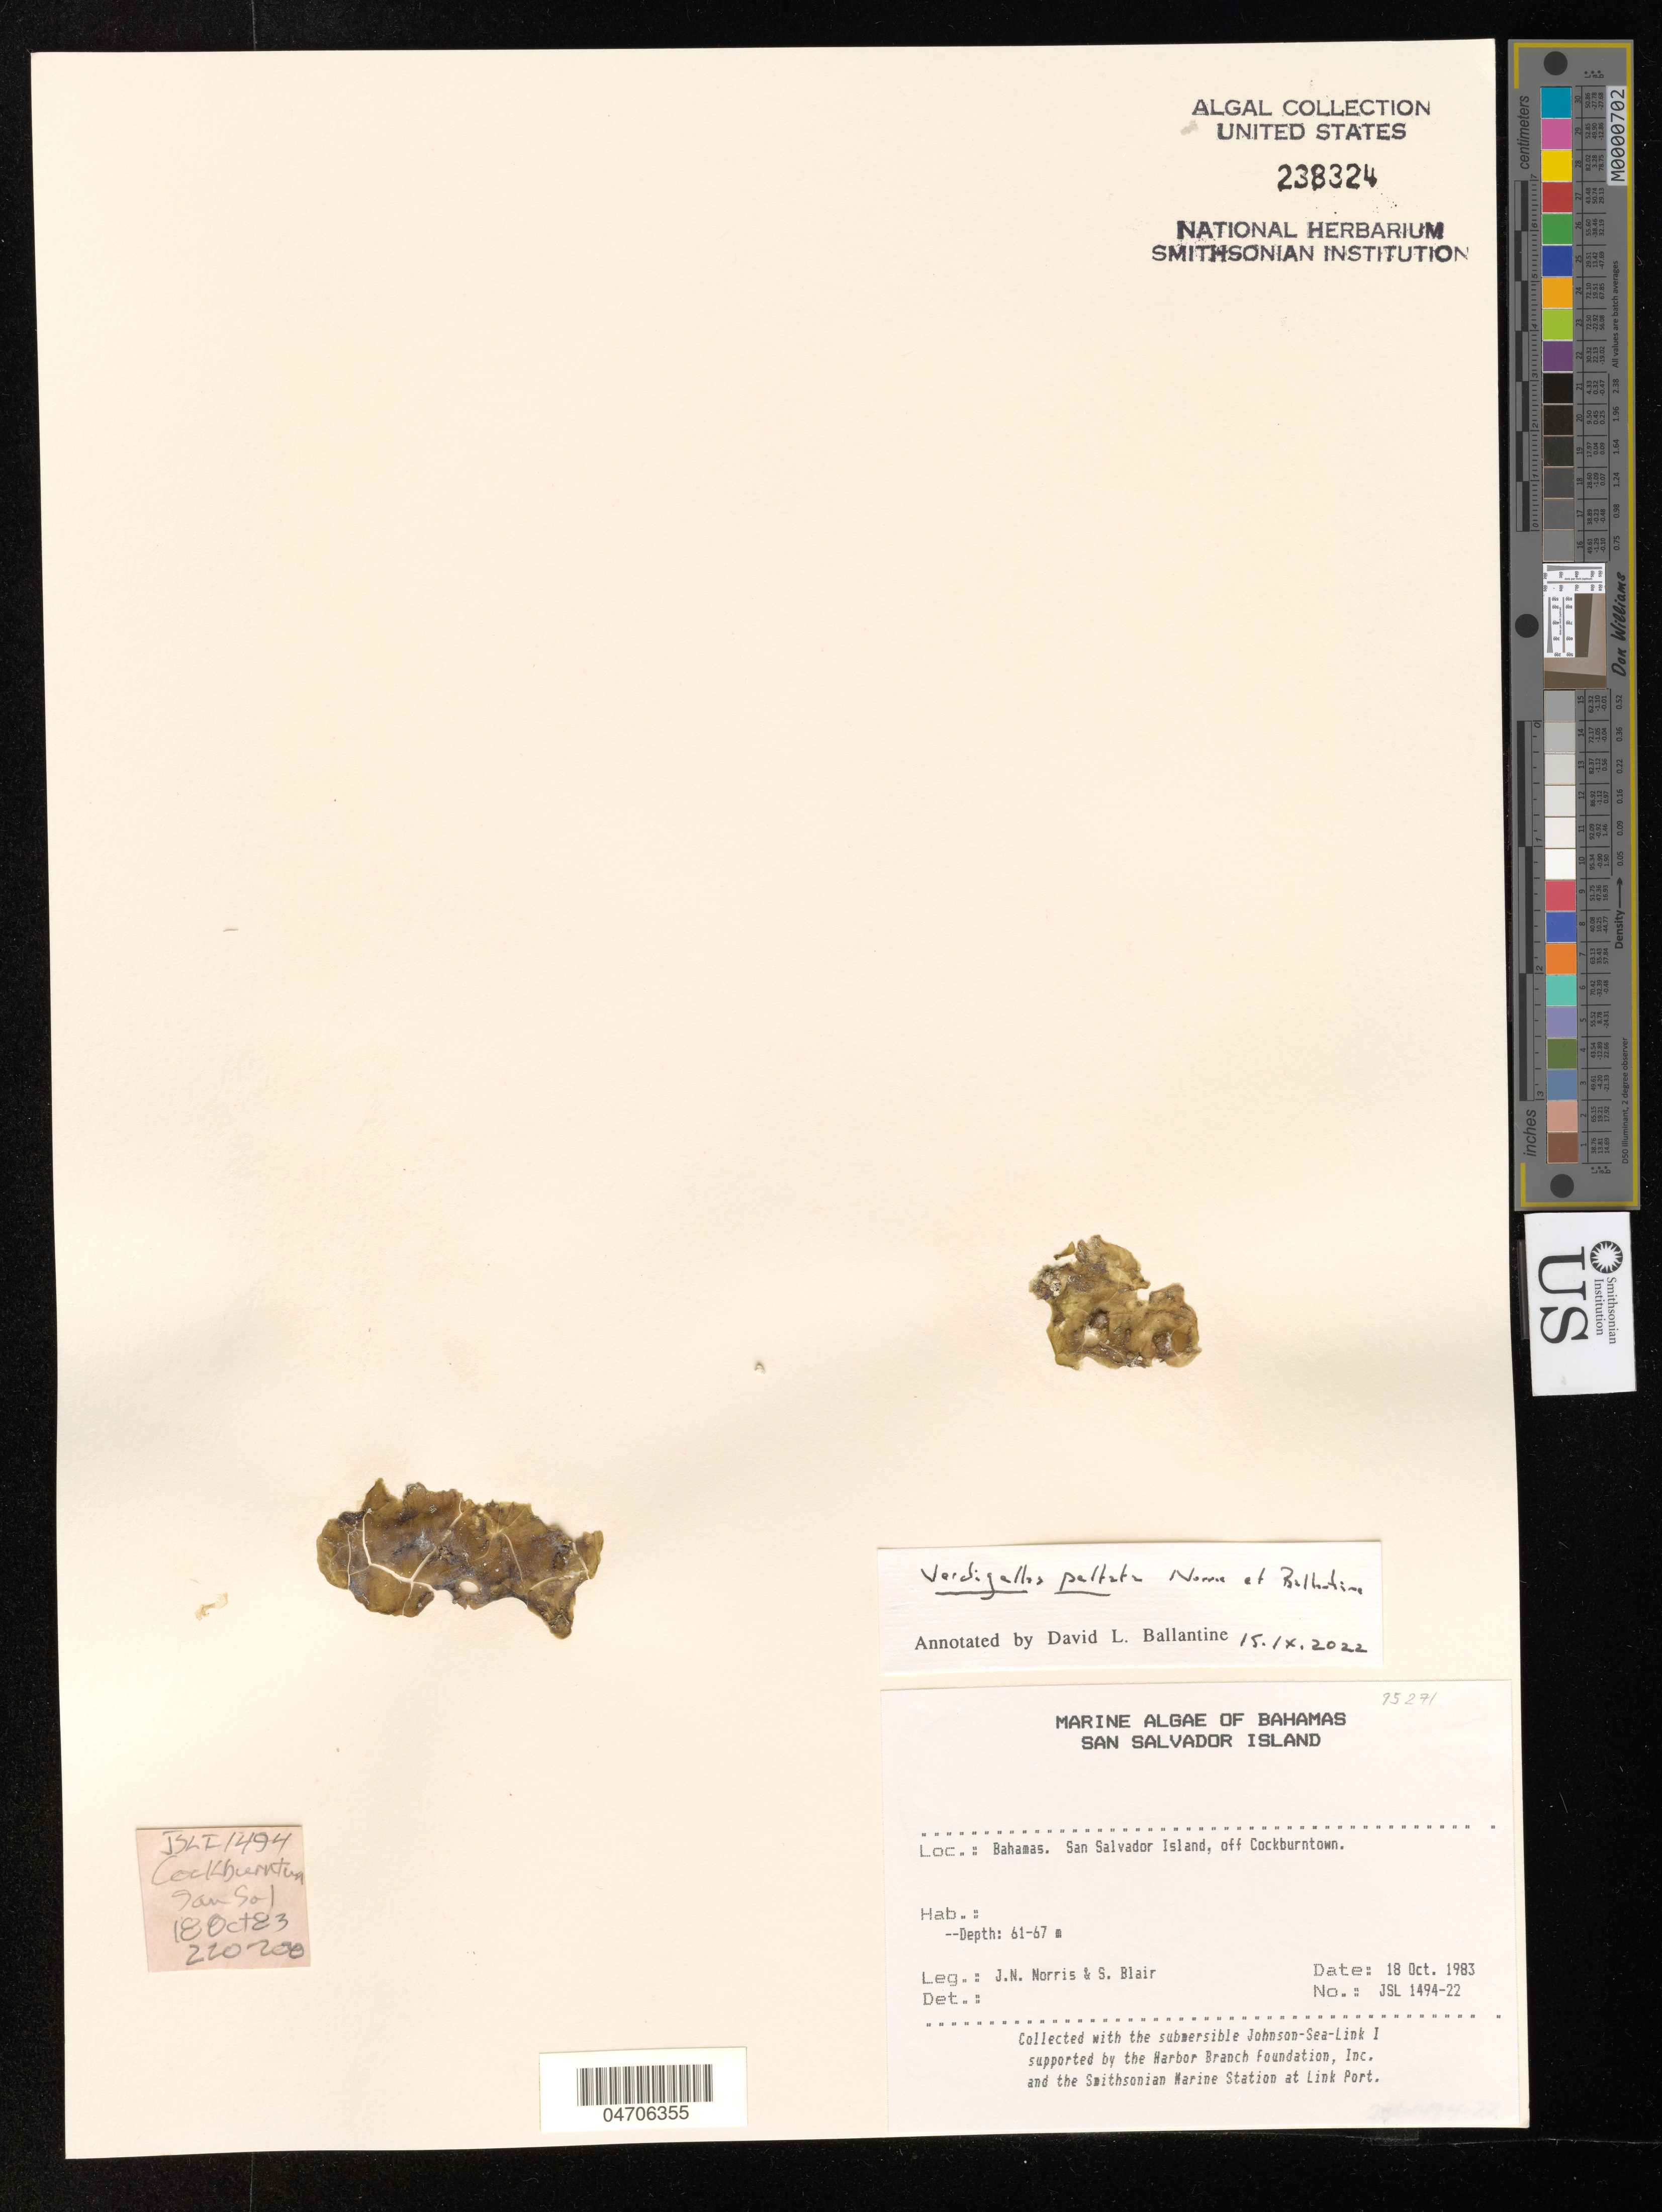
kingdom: Plantae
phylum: Chlorophyta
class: Prasinophyceae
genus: Verdigellas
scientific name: Verdigellas peltata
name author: D.L. Ballant. & J.N. Norris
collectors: J. Norris & S. M. Blair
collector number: JSL1494-22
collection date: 1983-10-18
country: Bahamas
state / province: San Salvador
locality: San Salvador Island, off Cockburntown.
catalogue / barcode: US 238324